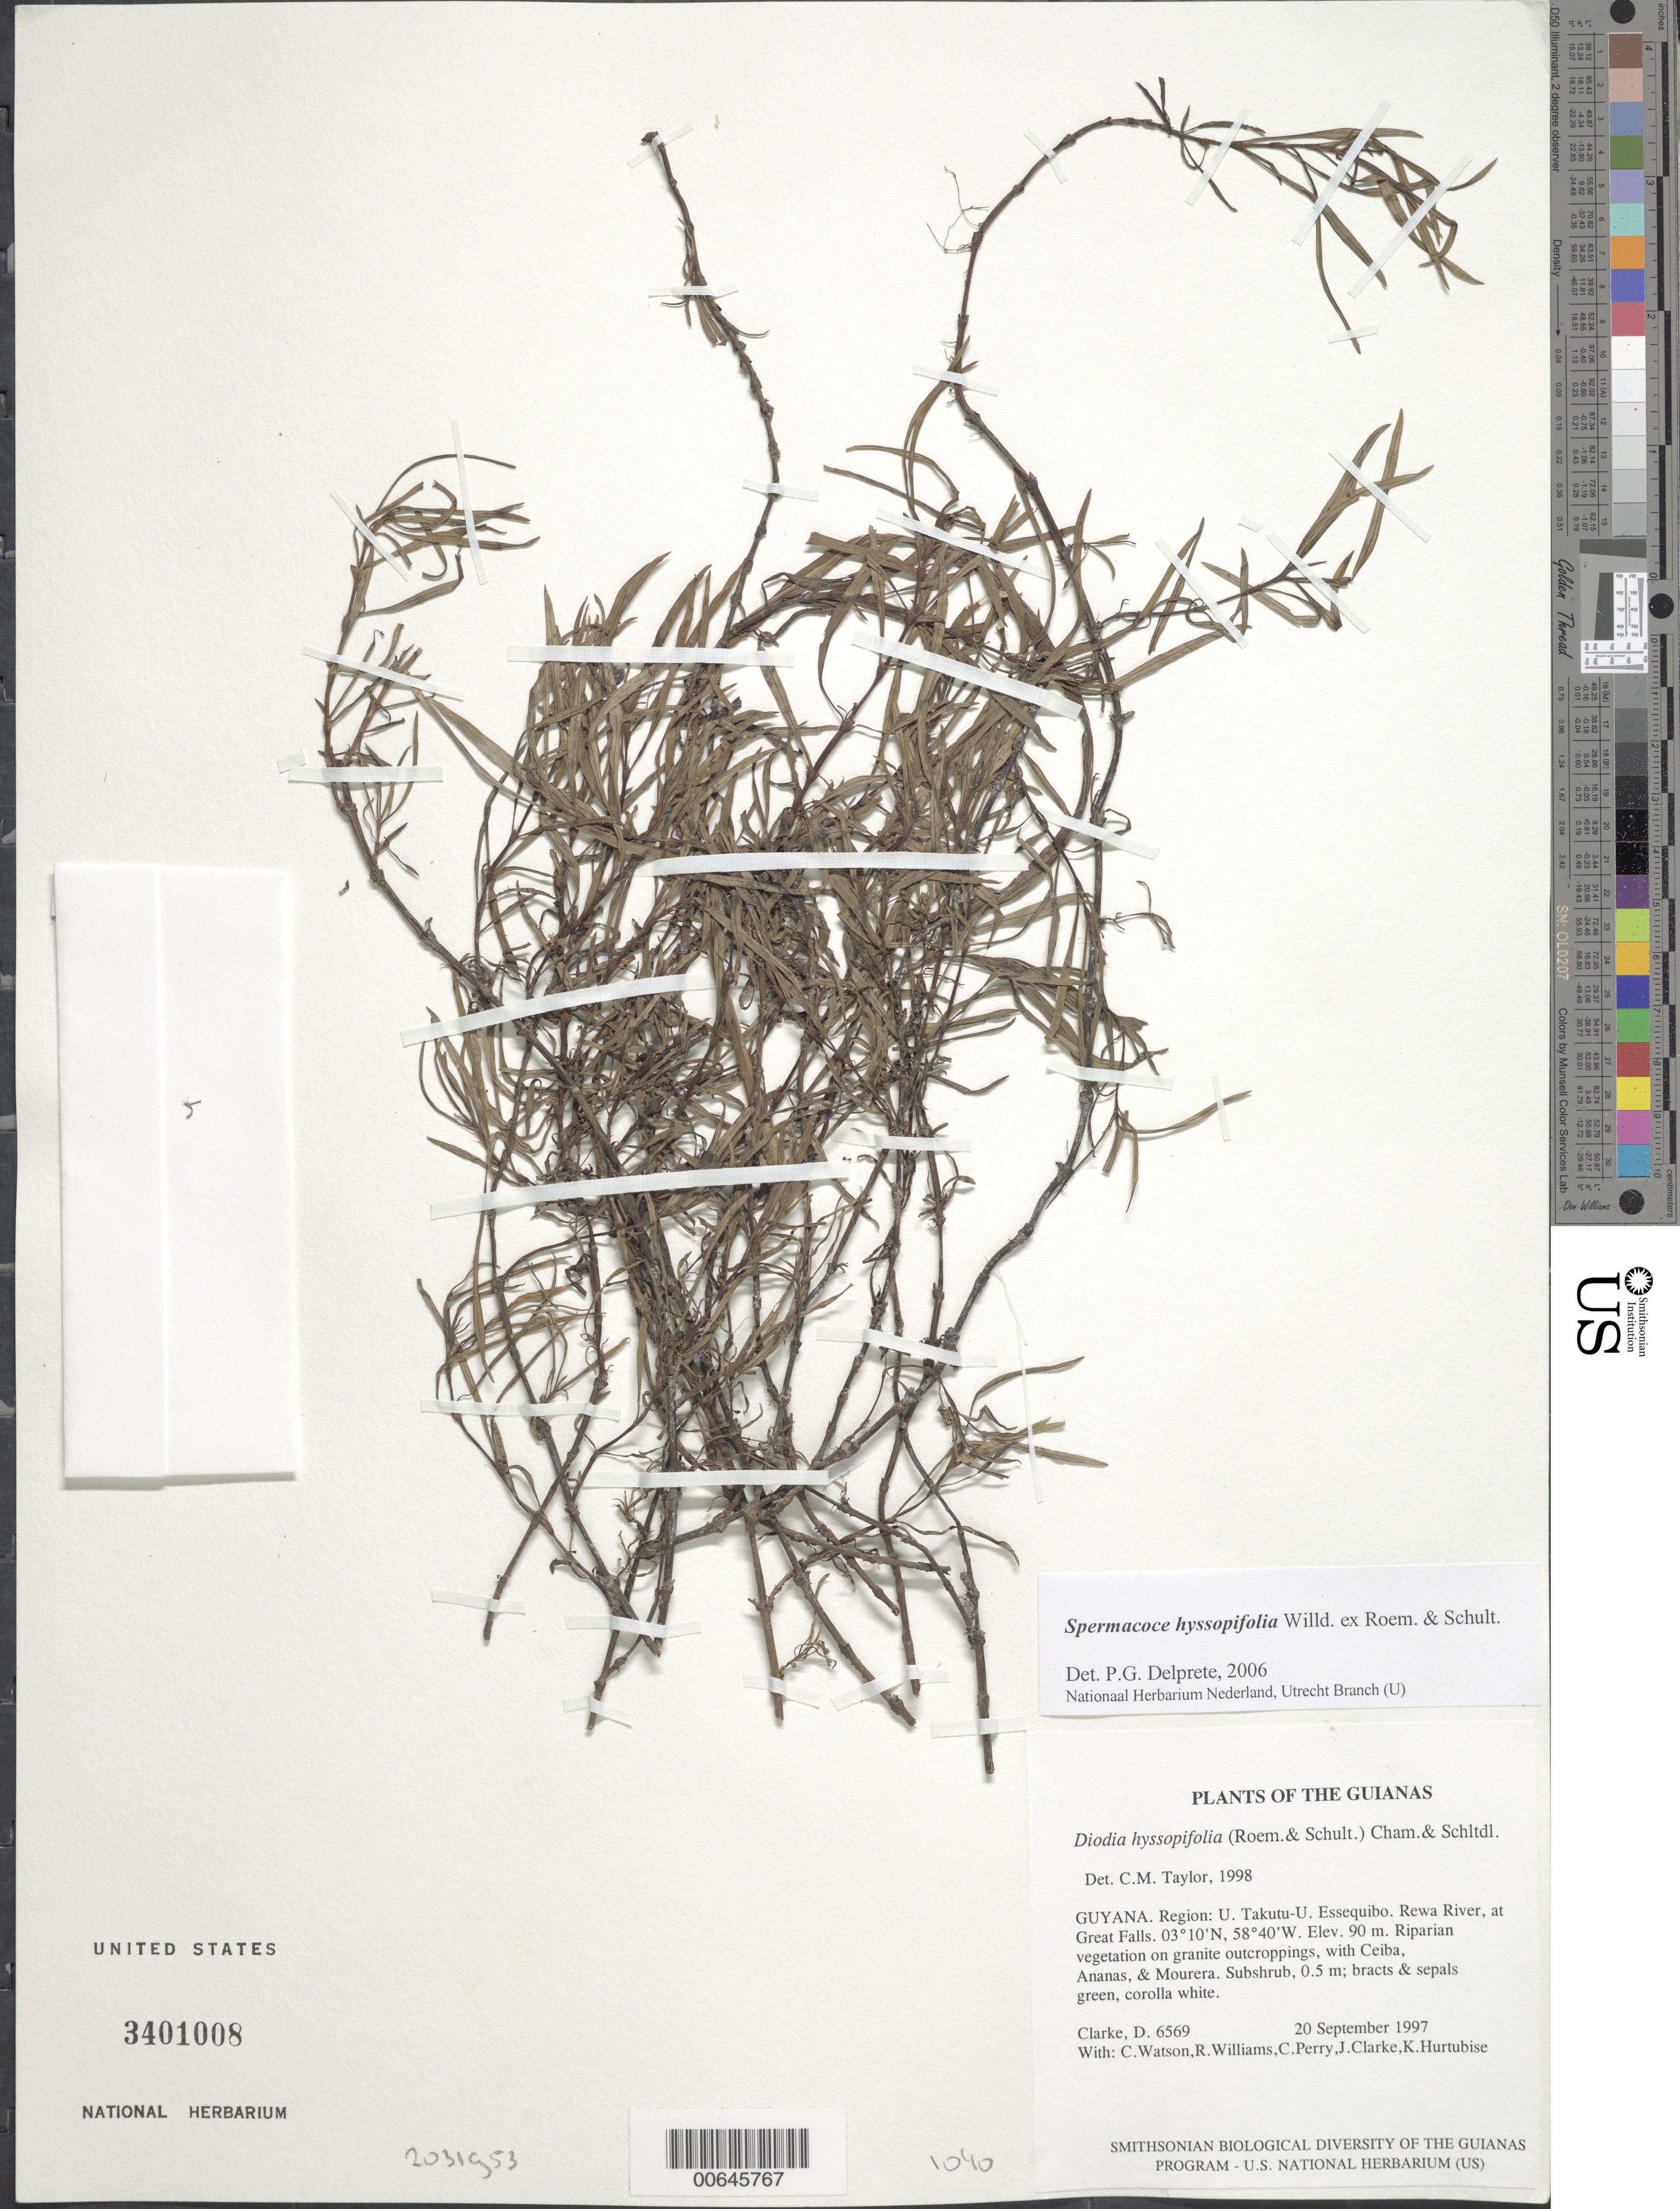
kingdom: Plantae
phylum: Tracheophyta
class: Magnoliopsida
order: Gentianales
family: Rubiaceae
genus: Spermacoce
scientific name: Spermacoce hyssopifolia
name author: Willd. ex Roem. & Schult.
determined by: Delprete, P. G., Herb. de Guyane Cay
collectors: H. D. Clarke, C. Watson, R. Williams, C. Perry, J. Clarke & K. Hurtubise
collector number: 6569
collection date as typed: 20 September 1997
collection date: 1997-09-20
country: Guyana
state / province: U. Takutu-U. Essequibo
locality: Rewa River, at Great Falls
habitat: Riparian vegetation on granite outcroppings, with Ceiba, Ananas, & Mourera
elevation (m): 90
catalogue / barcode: US 3401008